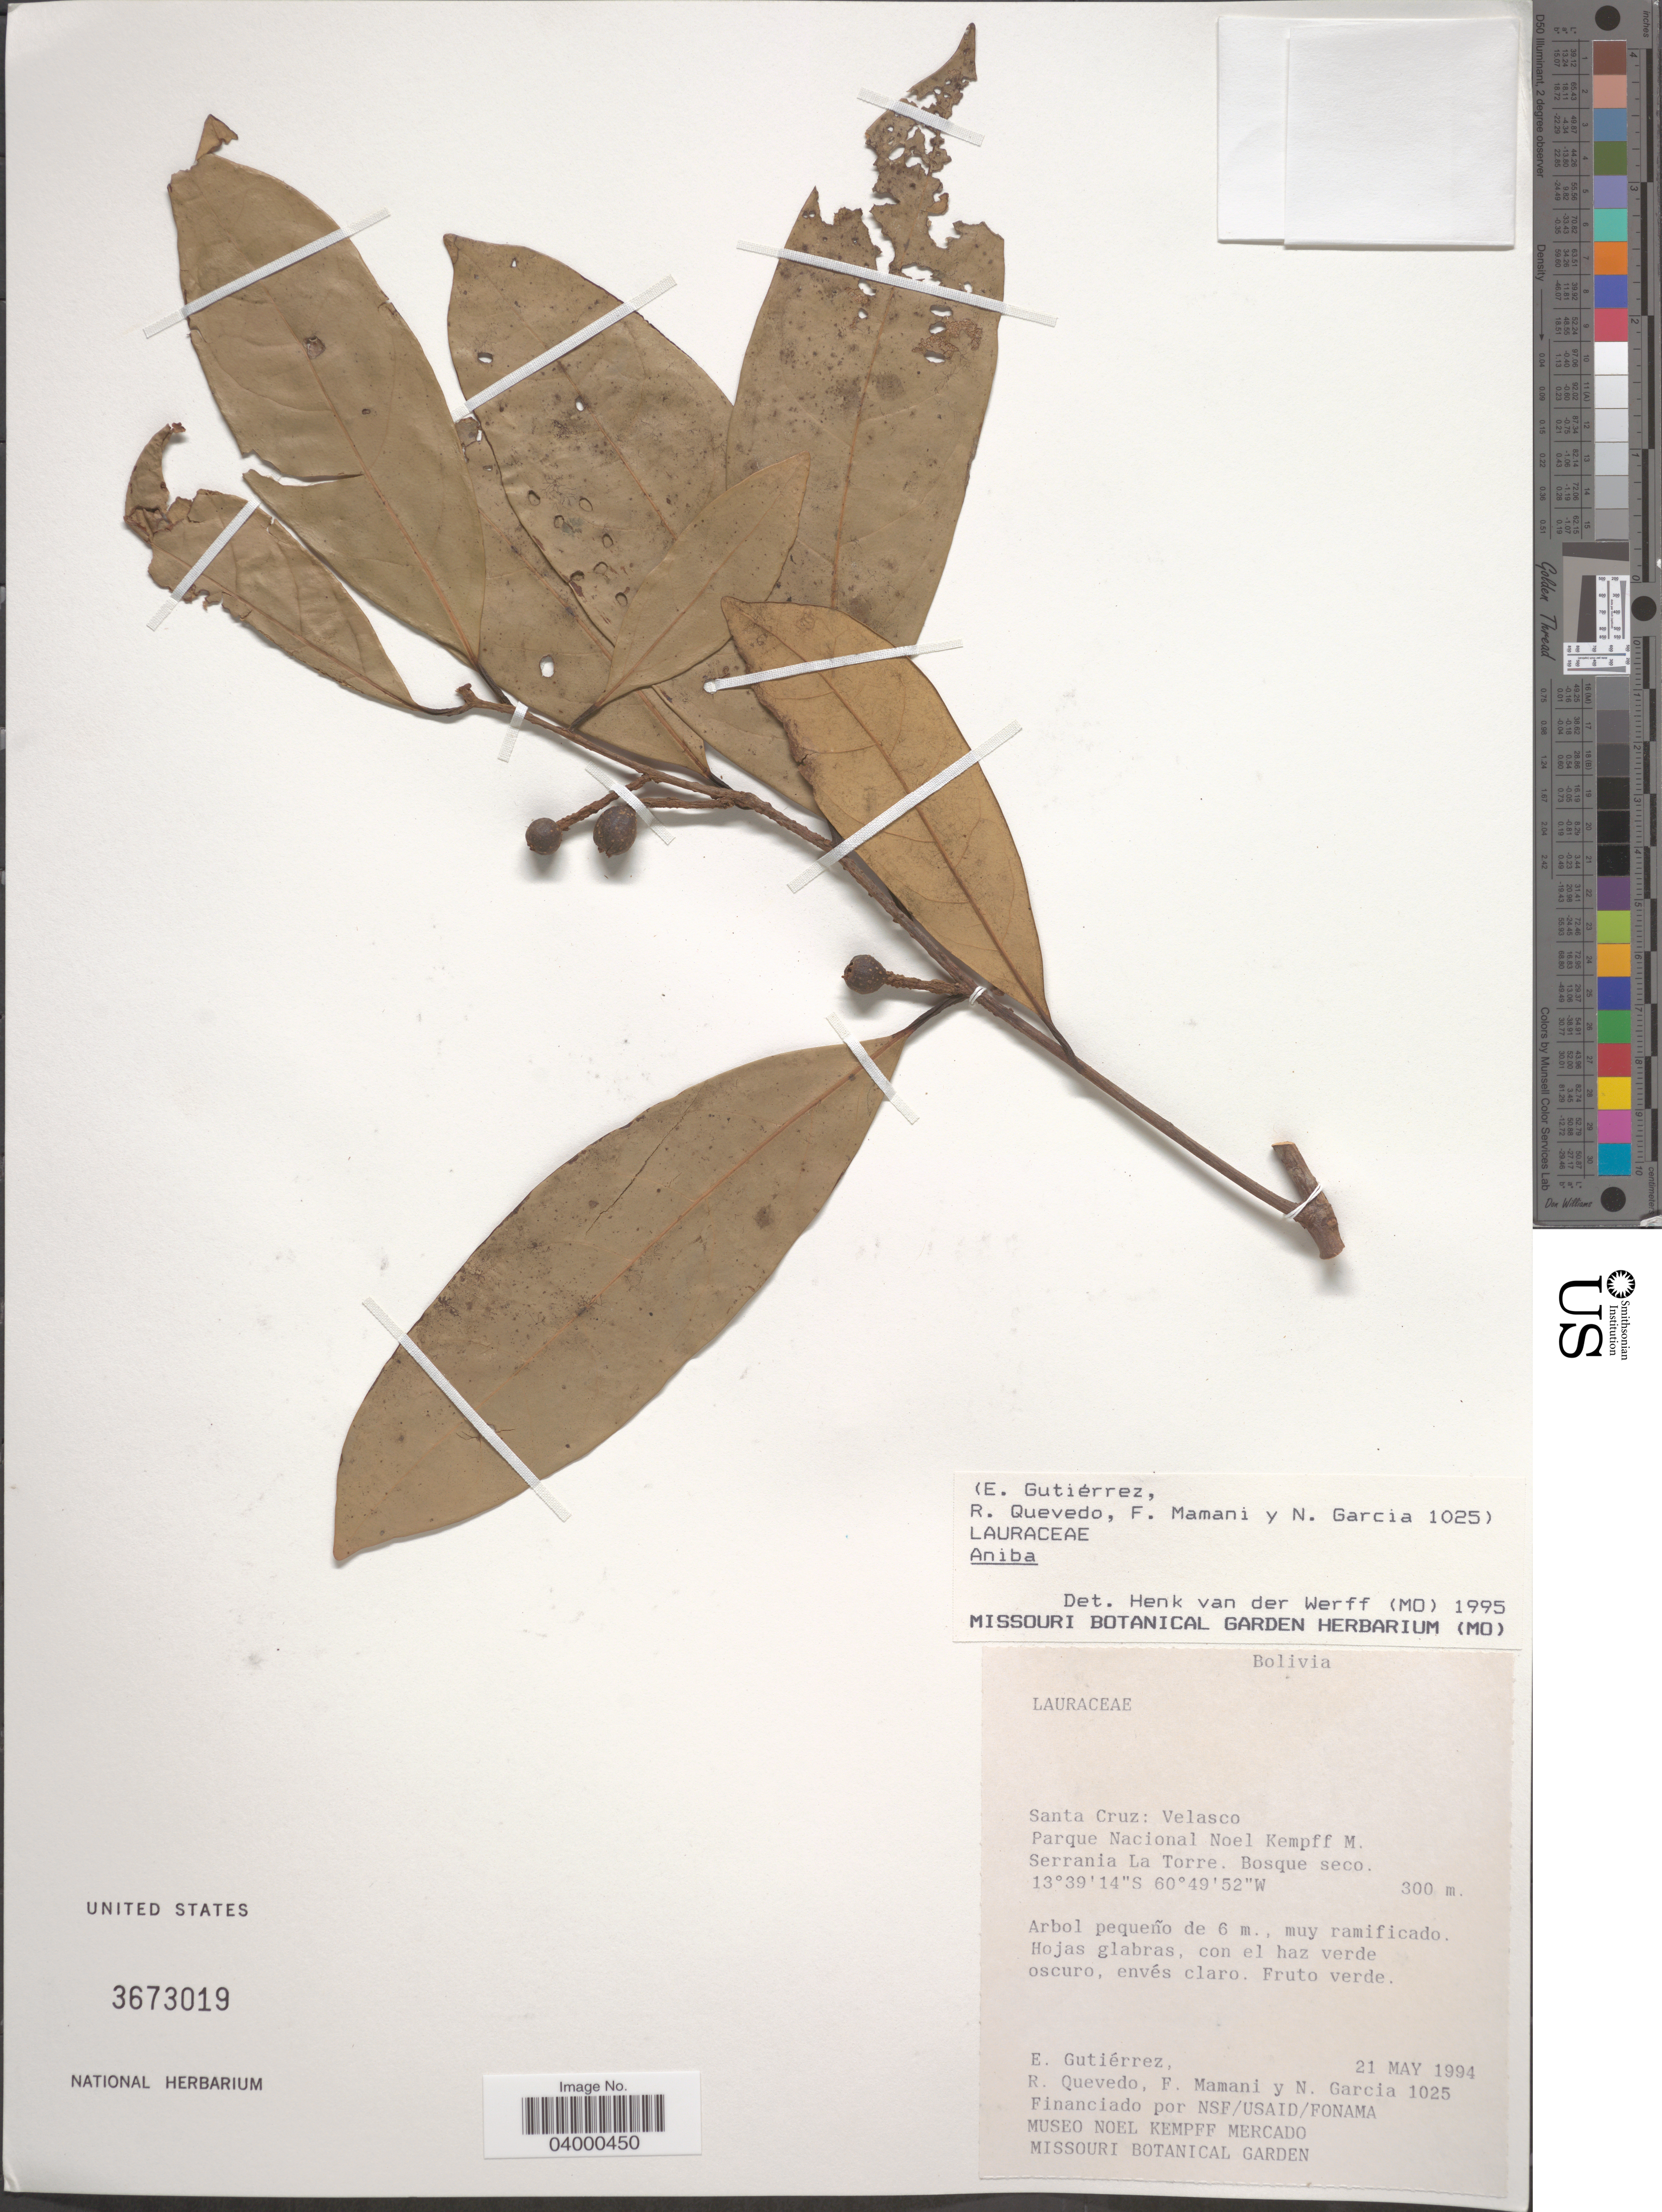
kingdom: Plantae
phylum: Tracheophyta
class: Magnoliopsida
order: Laurales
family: Lauraceae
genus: Aniba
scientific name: Aniba sp.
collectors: E. Gutiérrez, R. Quevedo, F. Mamani & N. García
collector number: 1025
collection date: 1994-05-21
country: Bolivia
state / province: Santa Cruz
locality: Velasco. Parque Nacional Noel Kempff M. Serrania La Torre.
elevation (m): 300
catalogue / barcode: US 3673019